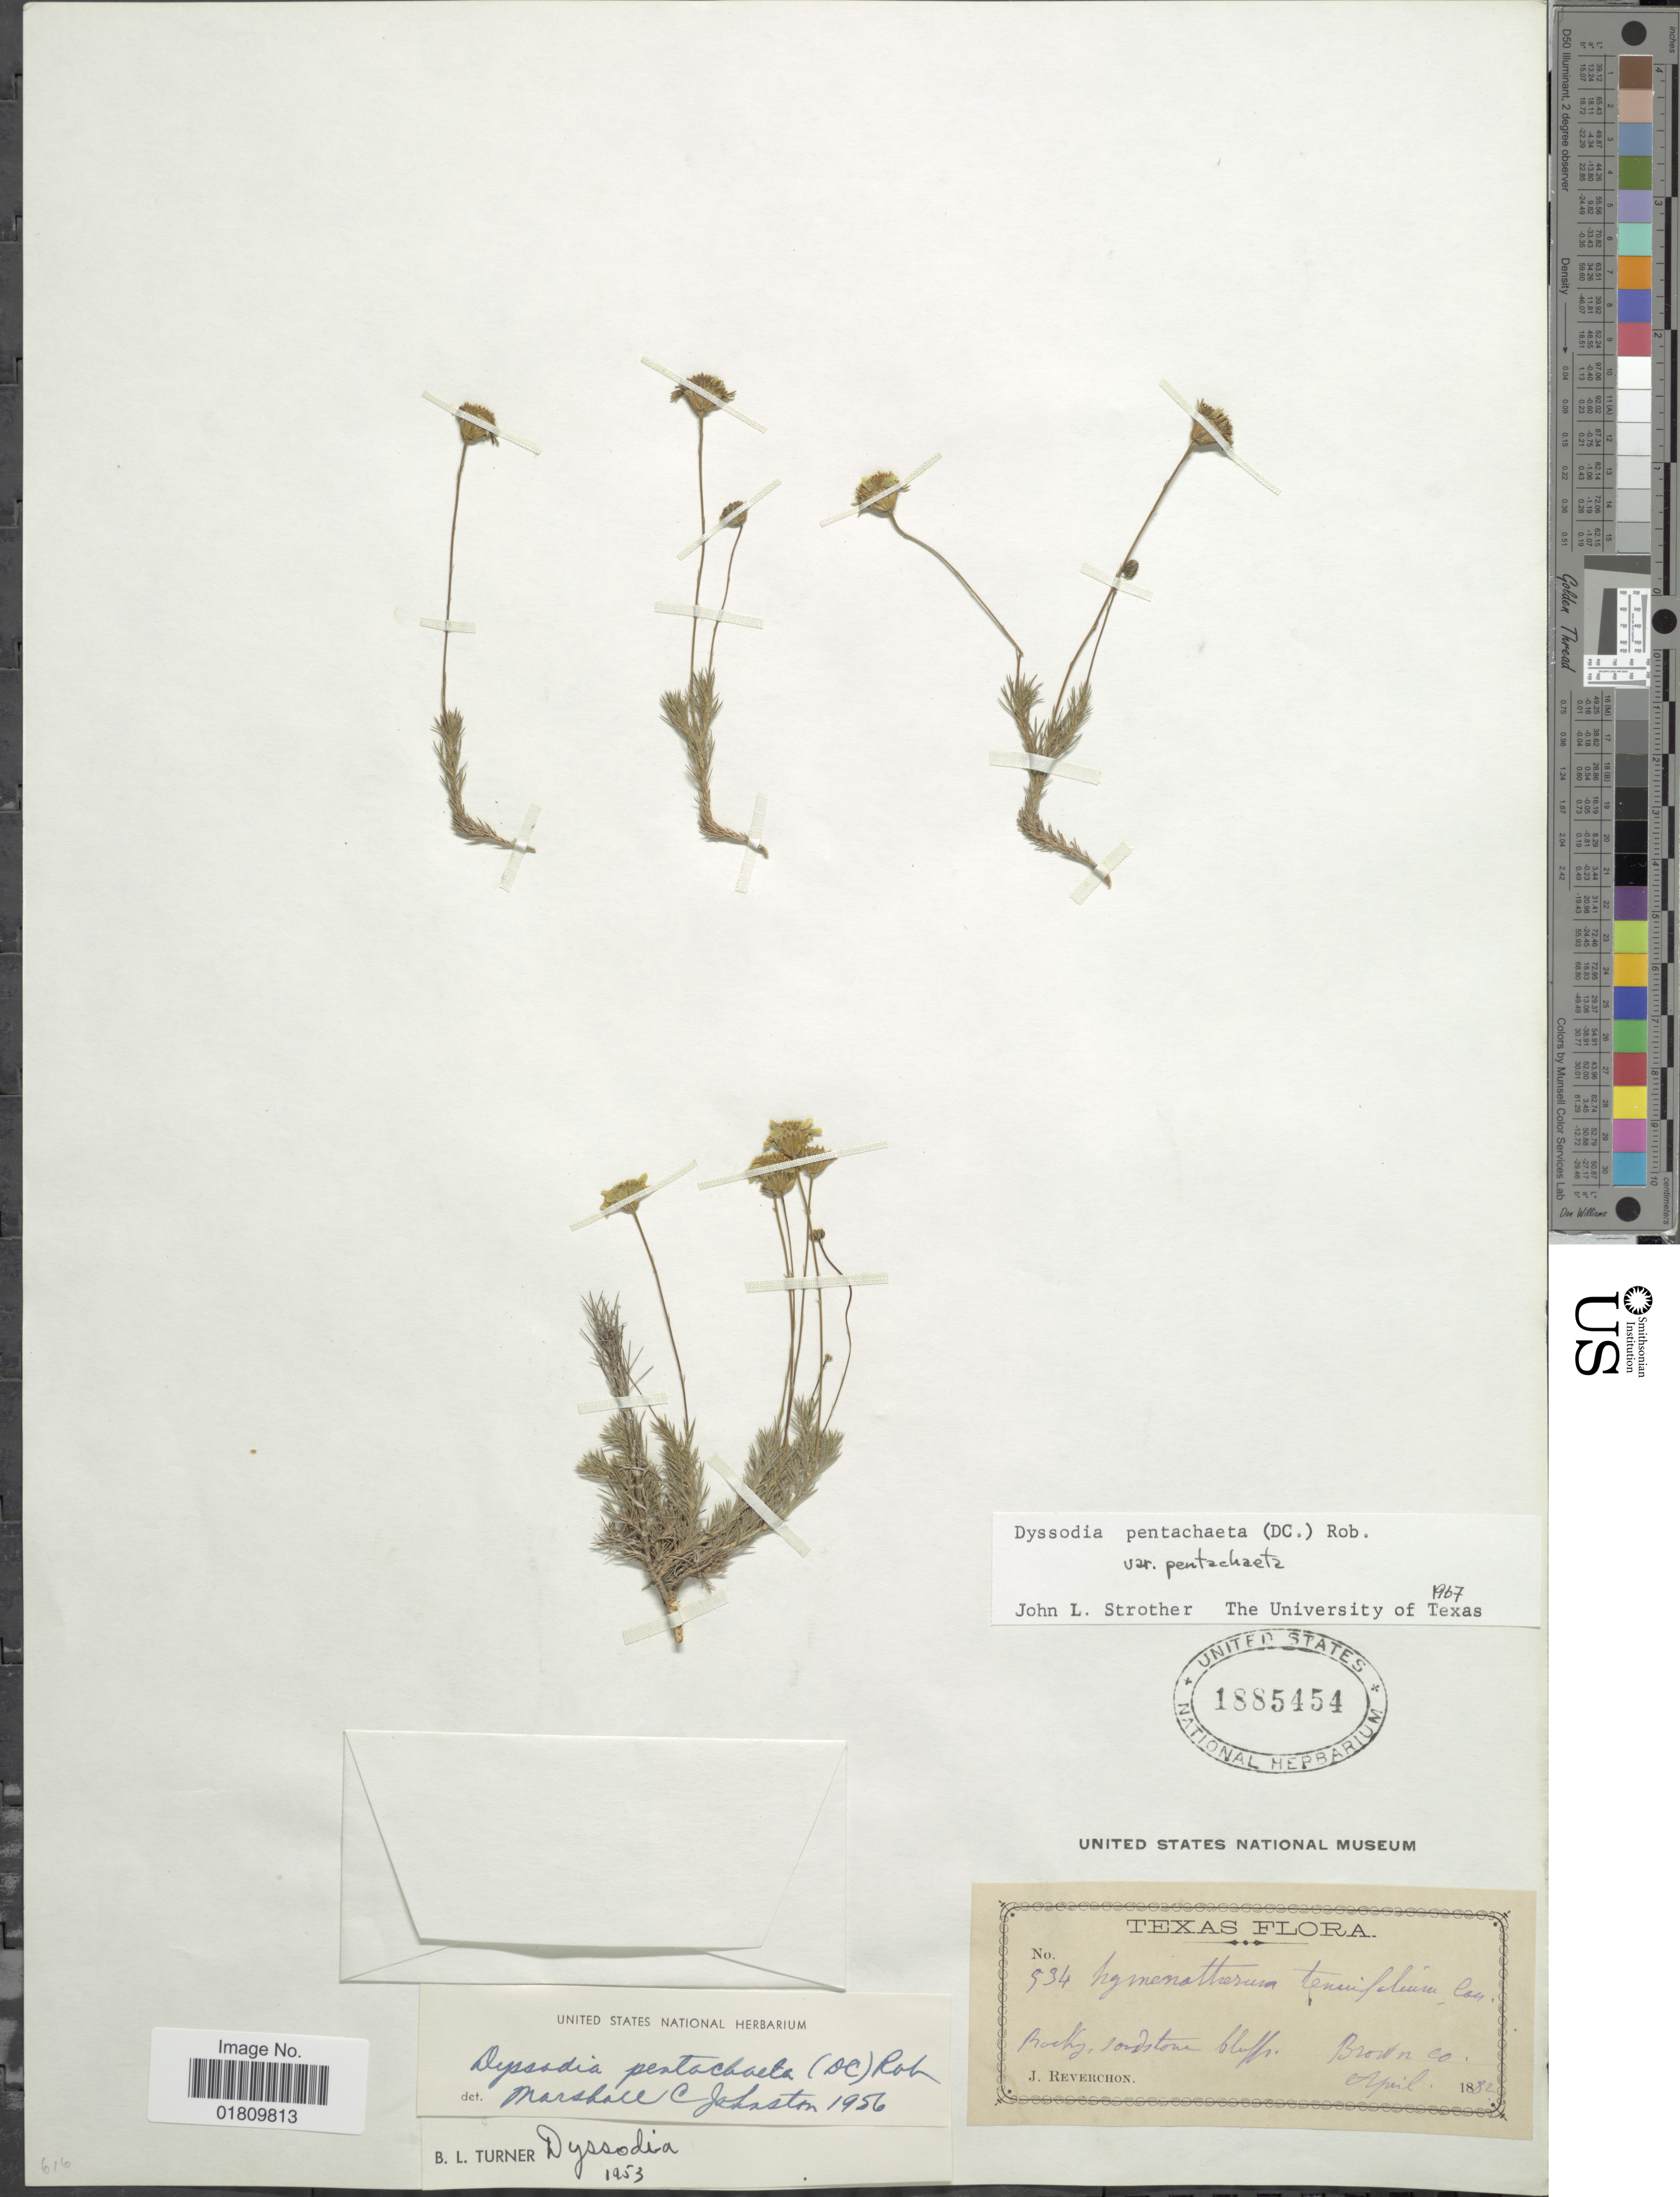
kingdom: Plantae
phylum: Tracheophyta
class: Magnoliopsida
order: Asterales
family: Asteraceae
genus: Thymophylla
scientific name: Thymophylla pentachaeta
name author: (DC.) Small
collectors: J. Reverchon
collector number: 534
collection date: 1820-04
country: United States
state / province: Texas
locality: Rocky, sandstone, bluffs, Brown Co.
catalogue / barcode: US 18854554